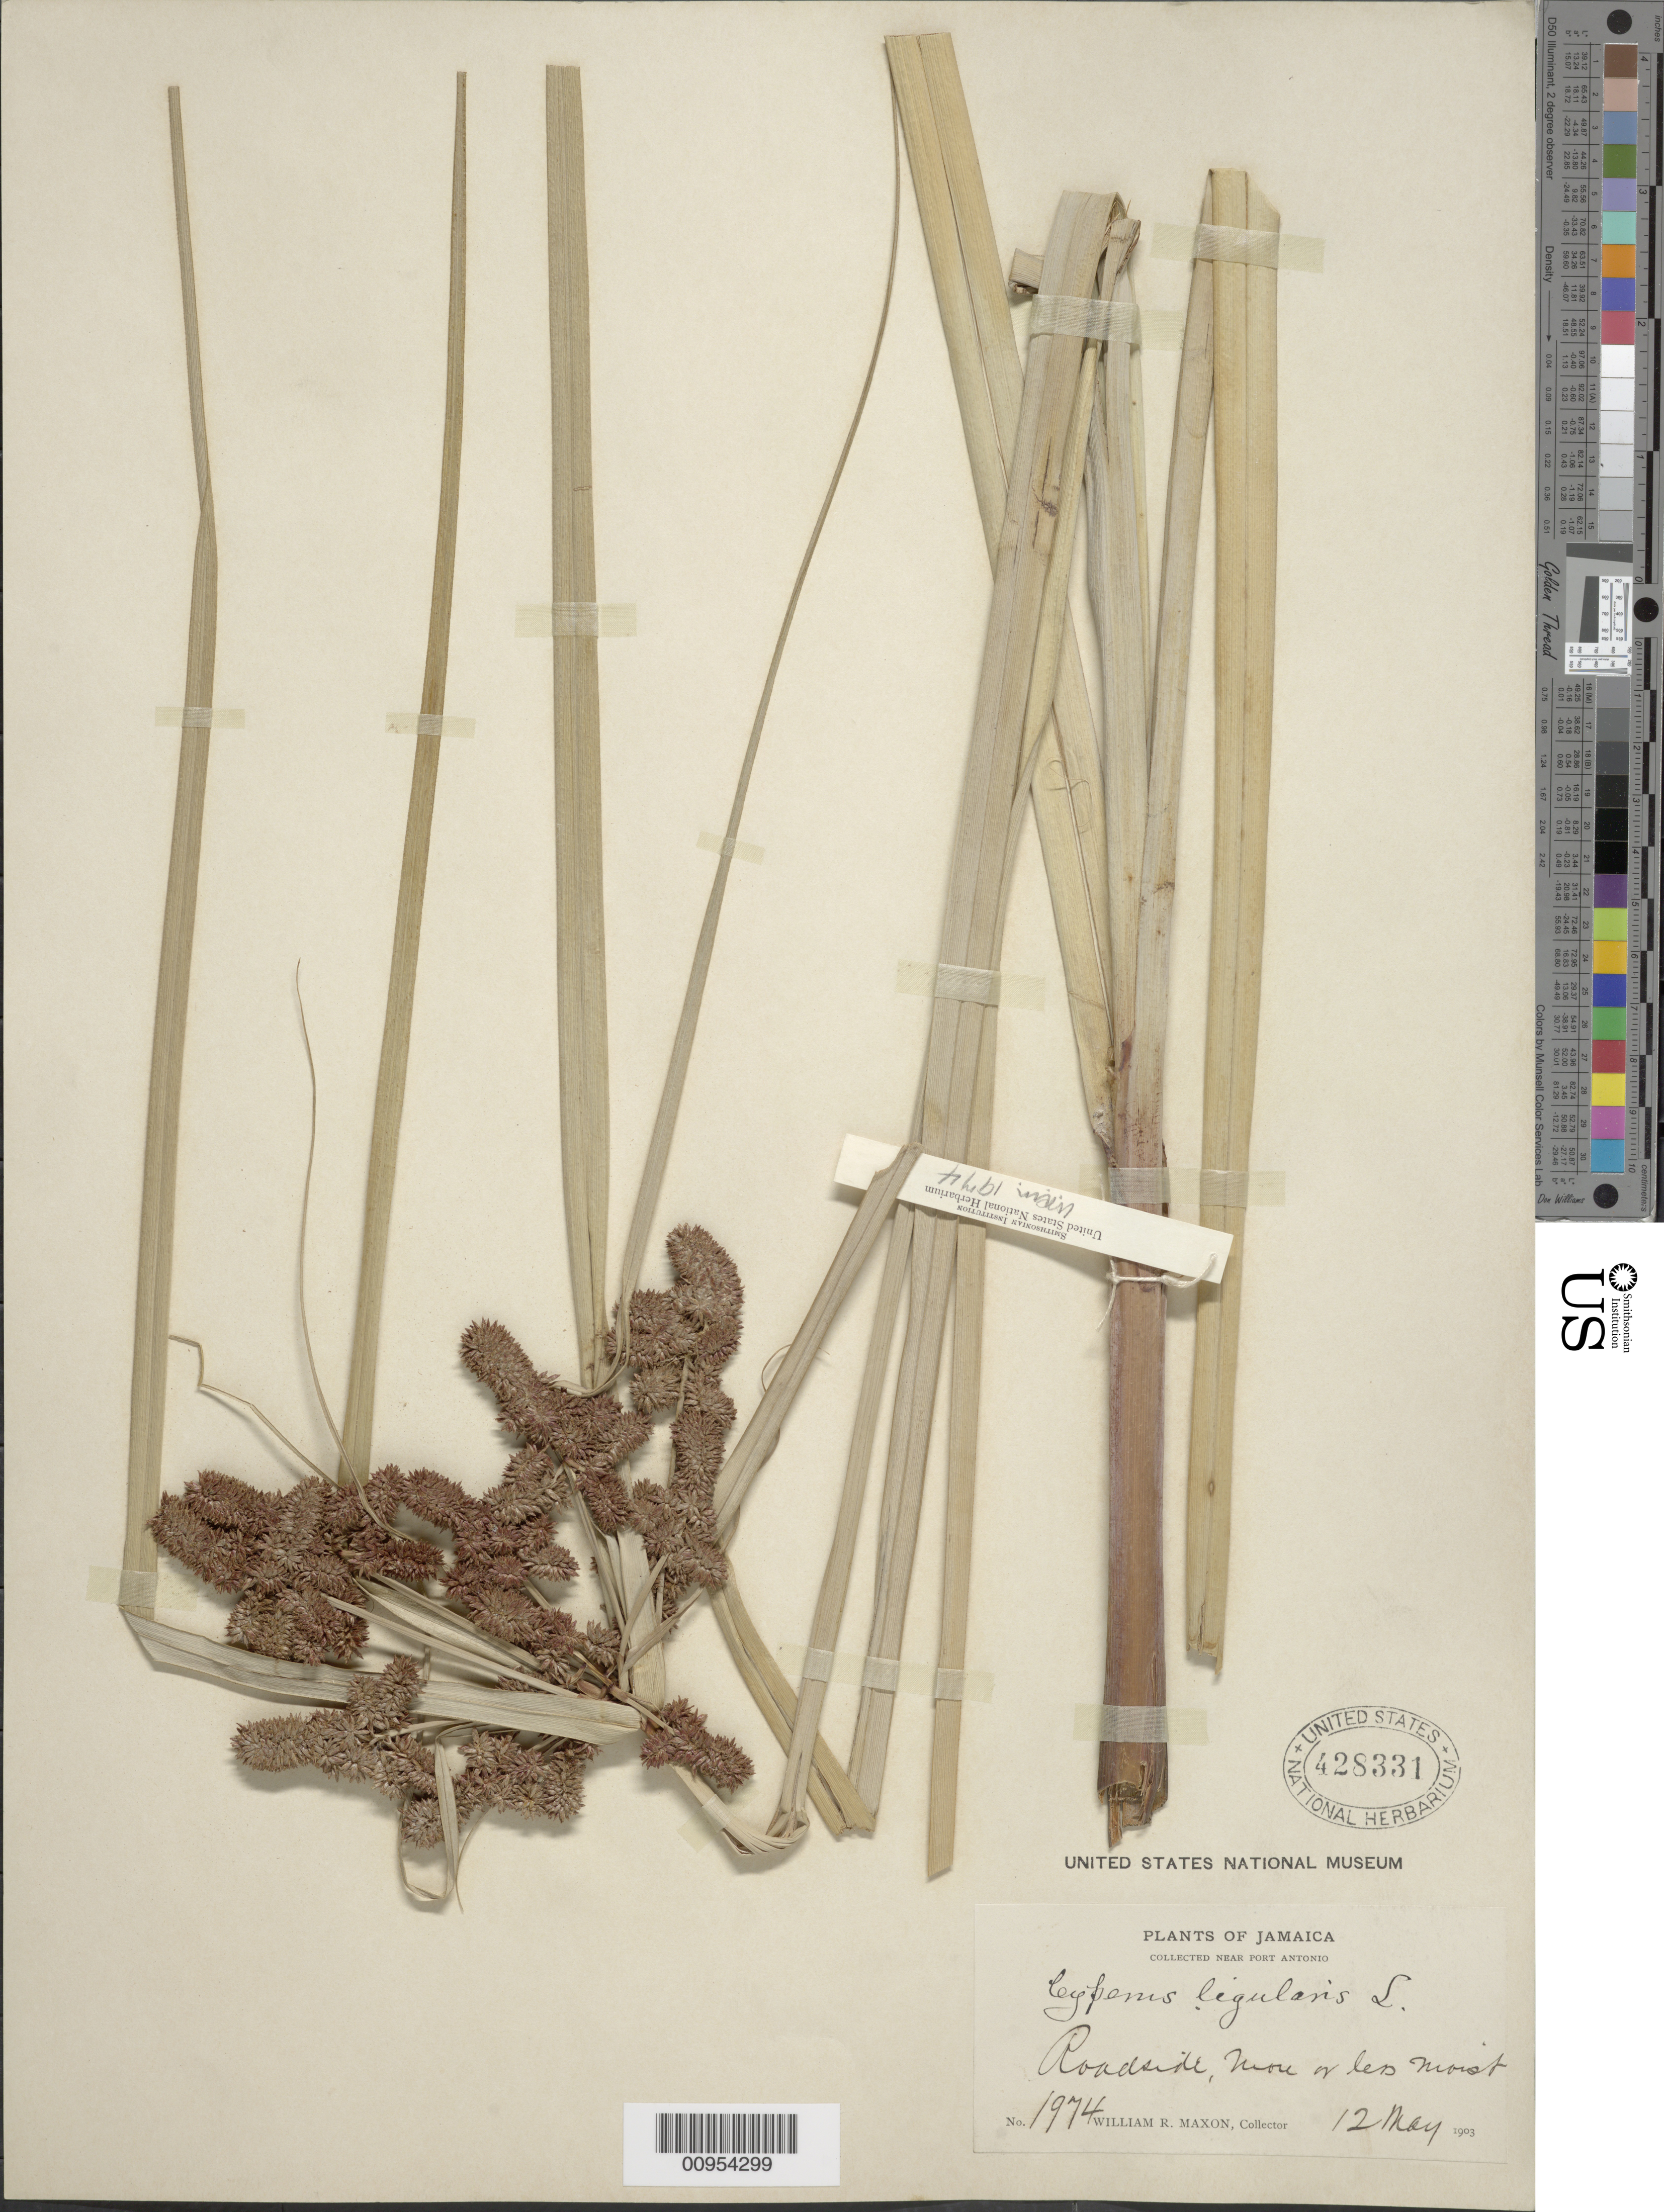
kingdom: Plantae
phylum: Tracheophyta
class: Liliopsida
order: Poales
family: Cyperaceae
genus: Cyperus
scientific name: Cyperus ligularis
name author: L.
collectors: W. R. Maxon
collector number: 1974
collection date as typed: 12 May 1903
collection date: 1903-05-12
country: Jamaica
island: Jamaica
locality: Roadside near Port Antonio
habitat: Roadside, more or less moist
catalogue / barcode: US 428331